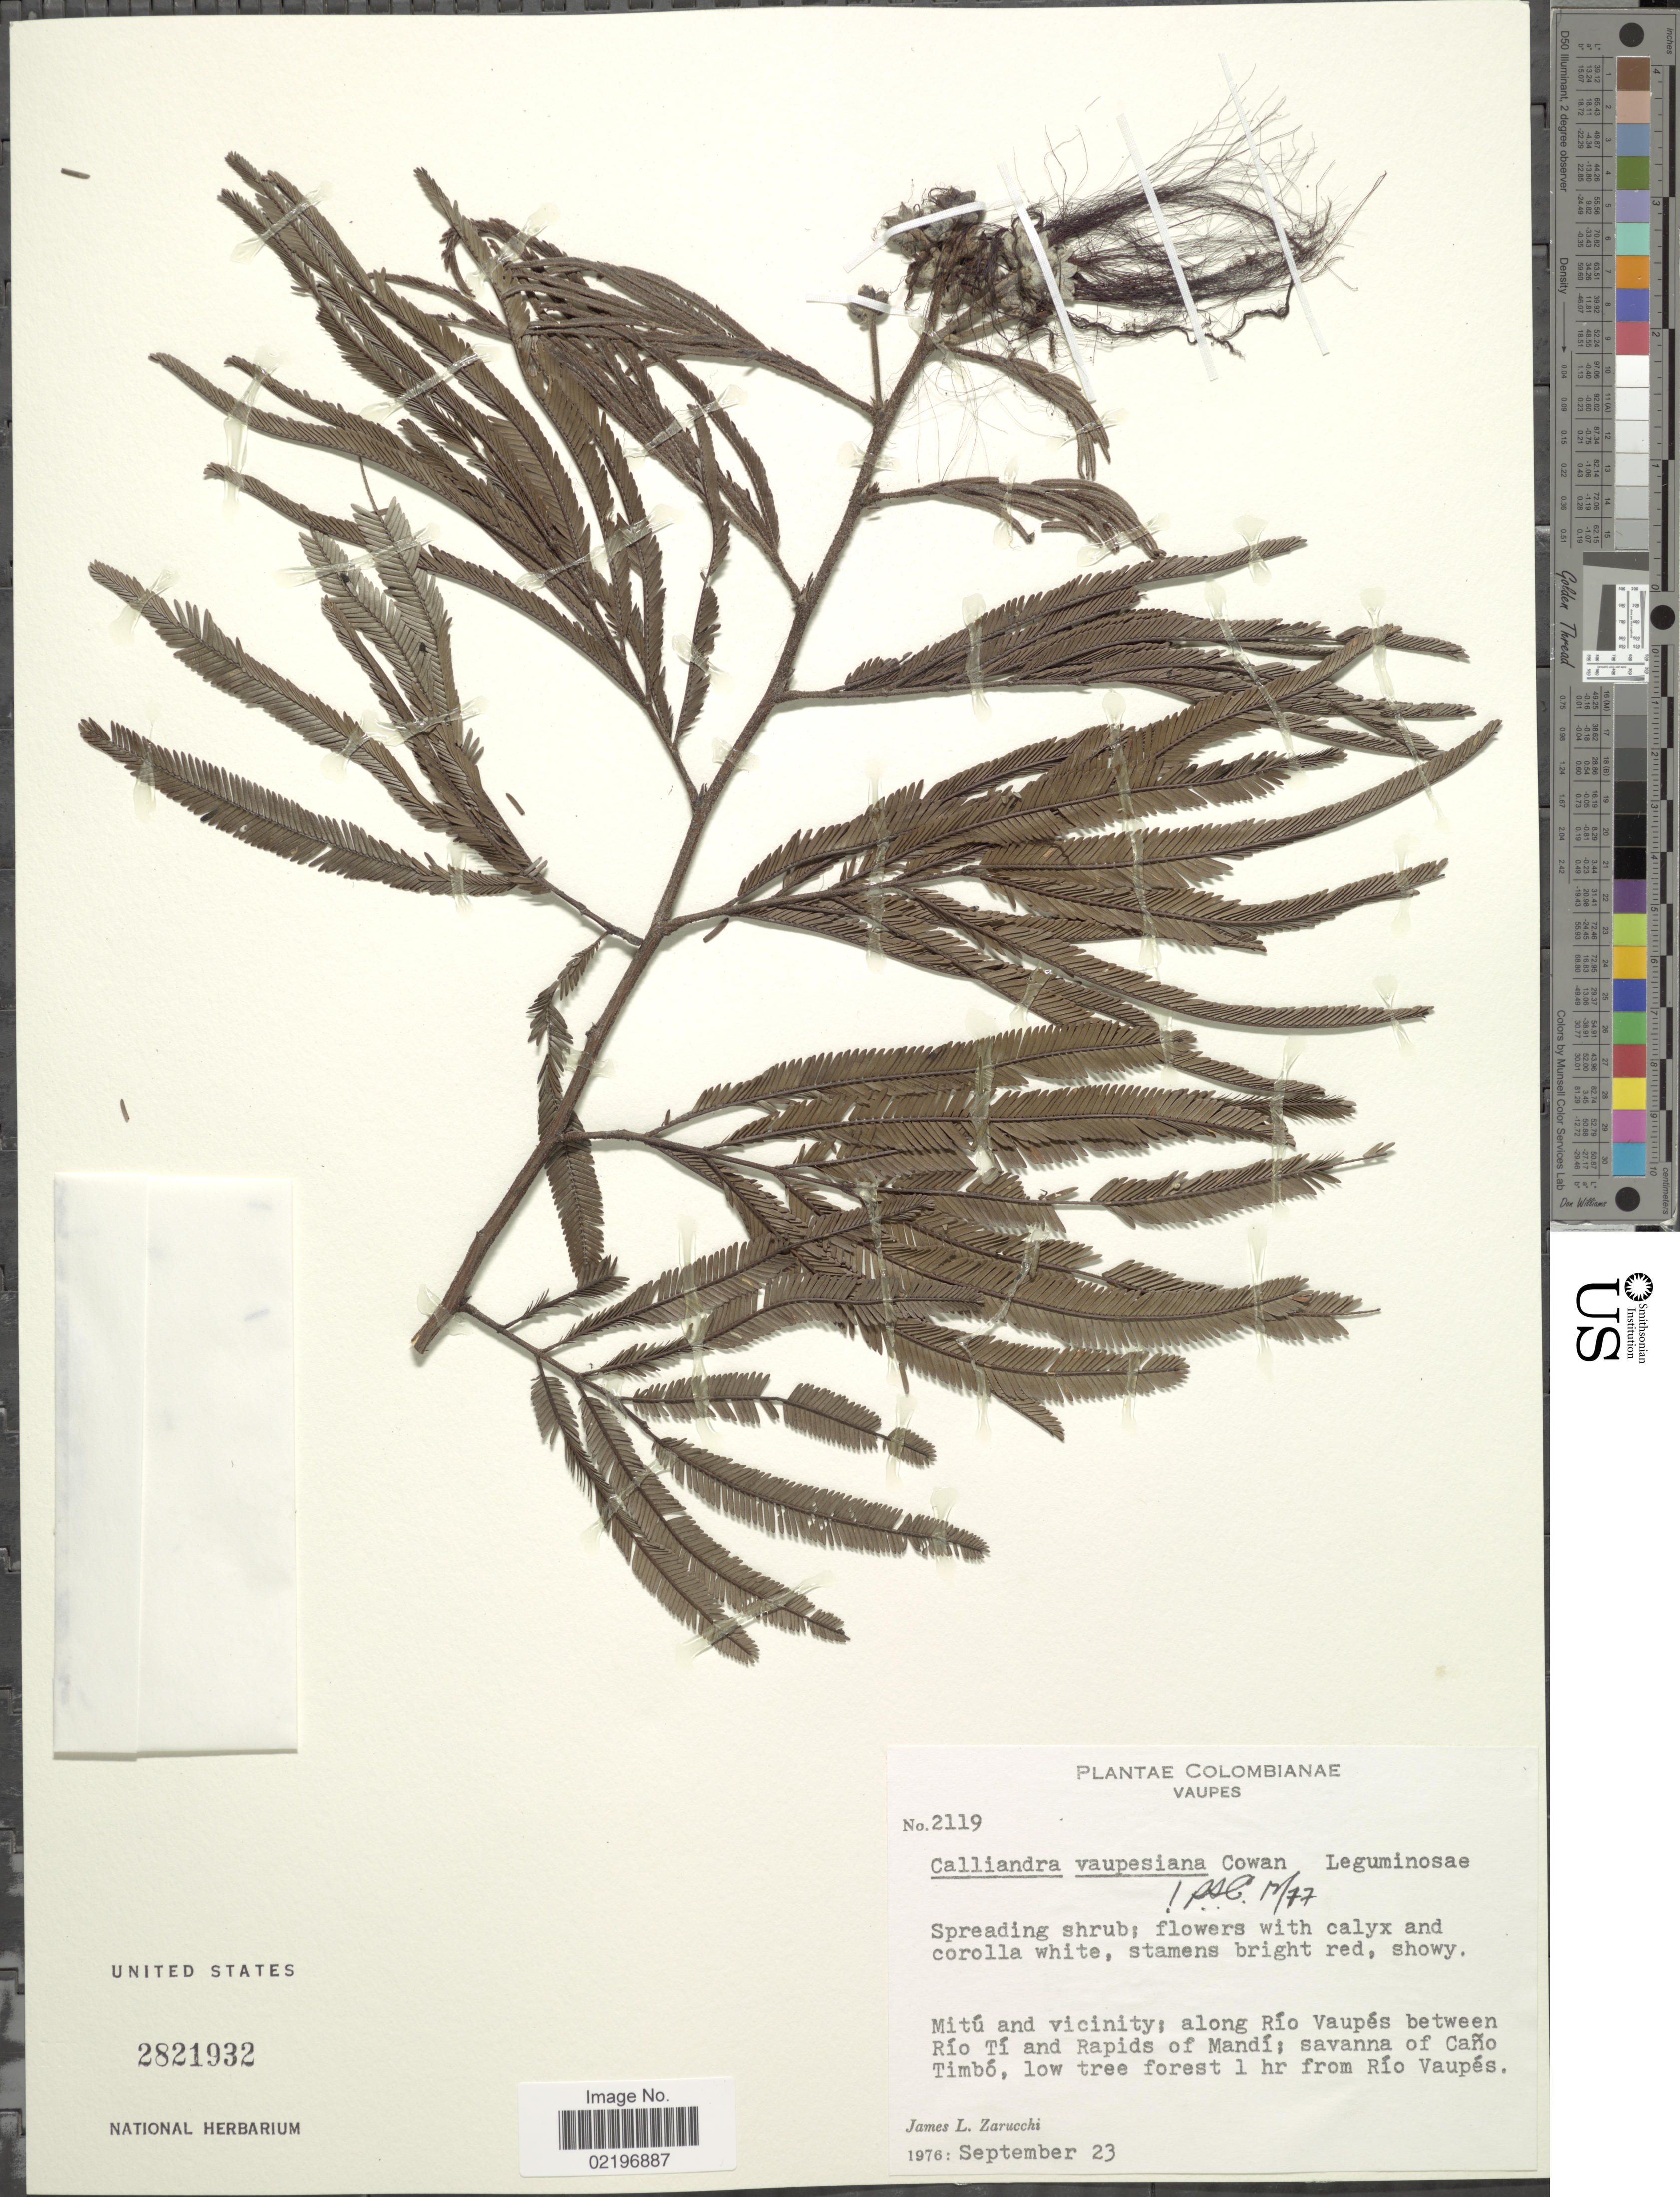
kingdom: Plantae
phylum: Tracheophyta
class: Magnoliopsida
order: Fabales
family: Fabaceae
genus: Calliandra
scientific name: Calliandra vaupesiana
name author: R.S. Cowan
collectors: J. L. Zarucchi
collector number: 2119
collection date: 1976-09-23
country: Colombia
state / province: Vaupés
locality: Colombianae. Mitu and vicinity; along Rio Vaupes between Rio Ti and Rapids of Mandi; savanna of Cano Timbo, low tree forest 1 hr from Rio Vaupes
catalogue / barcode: US 2821932